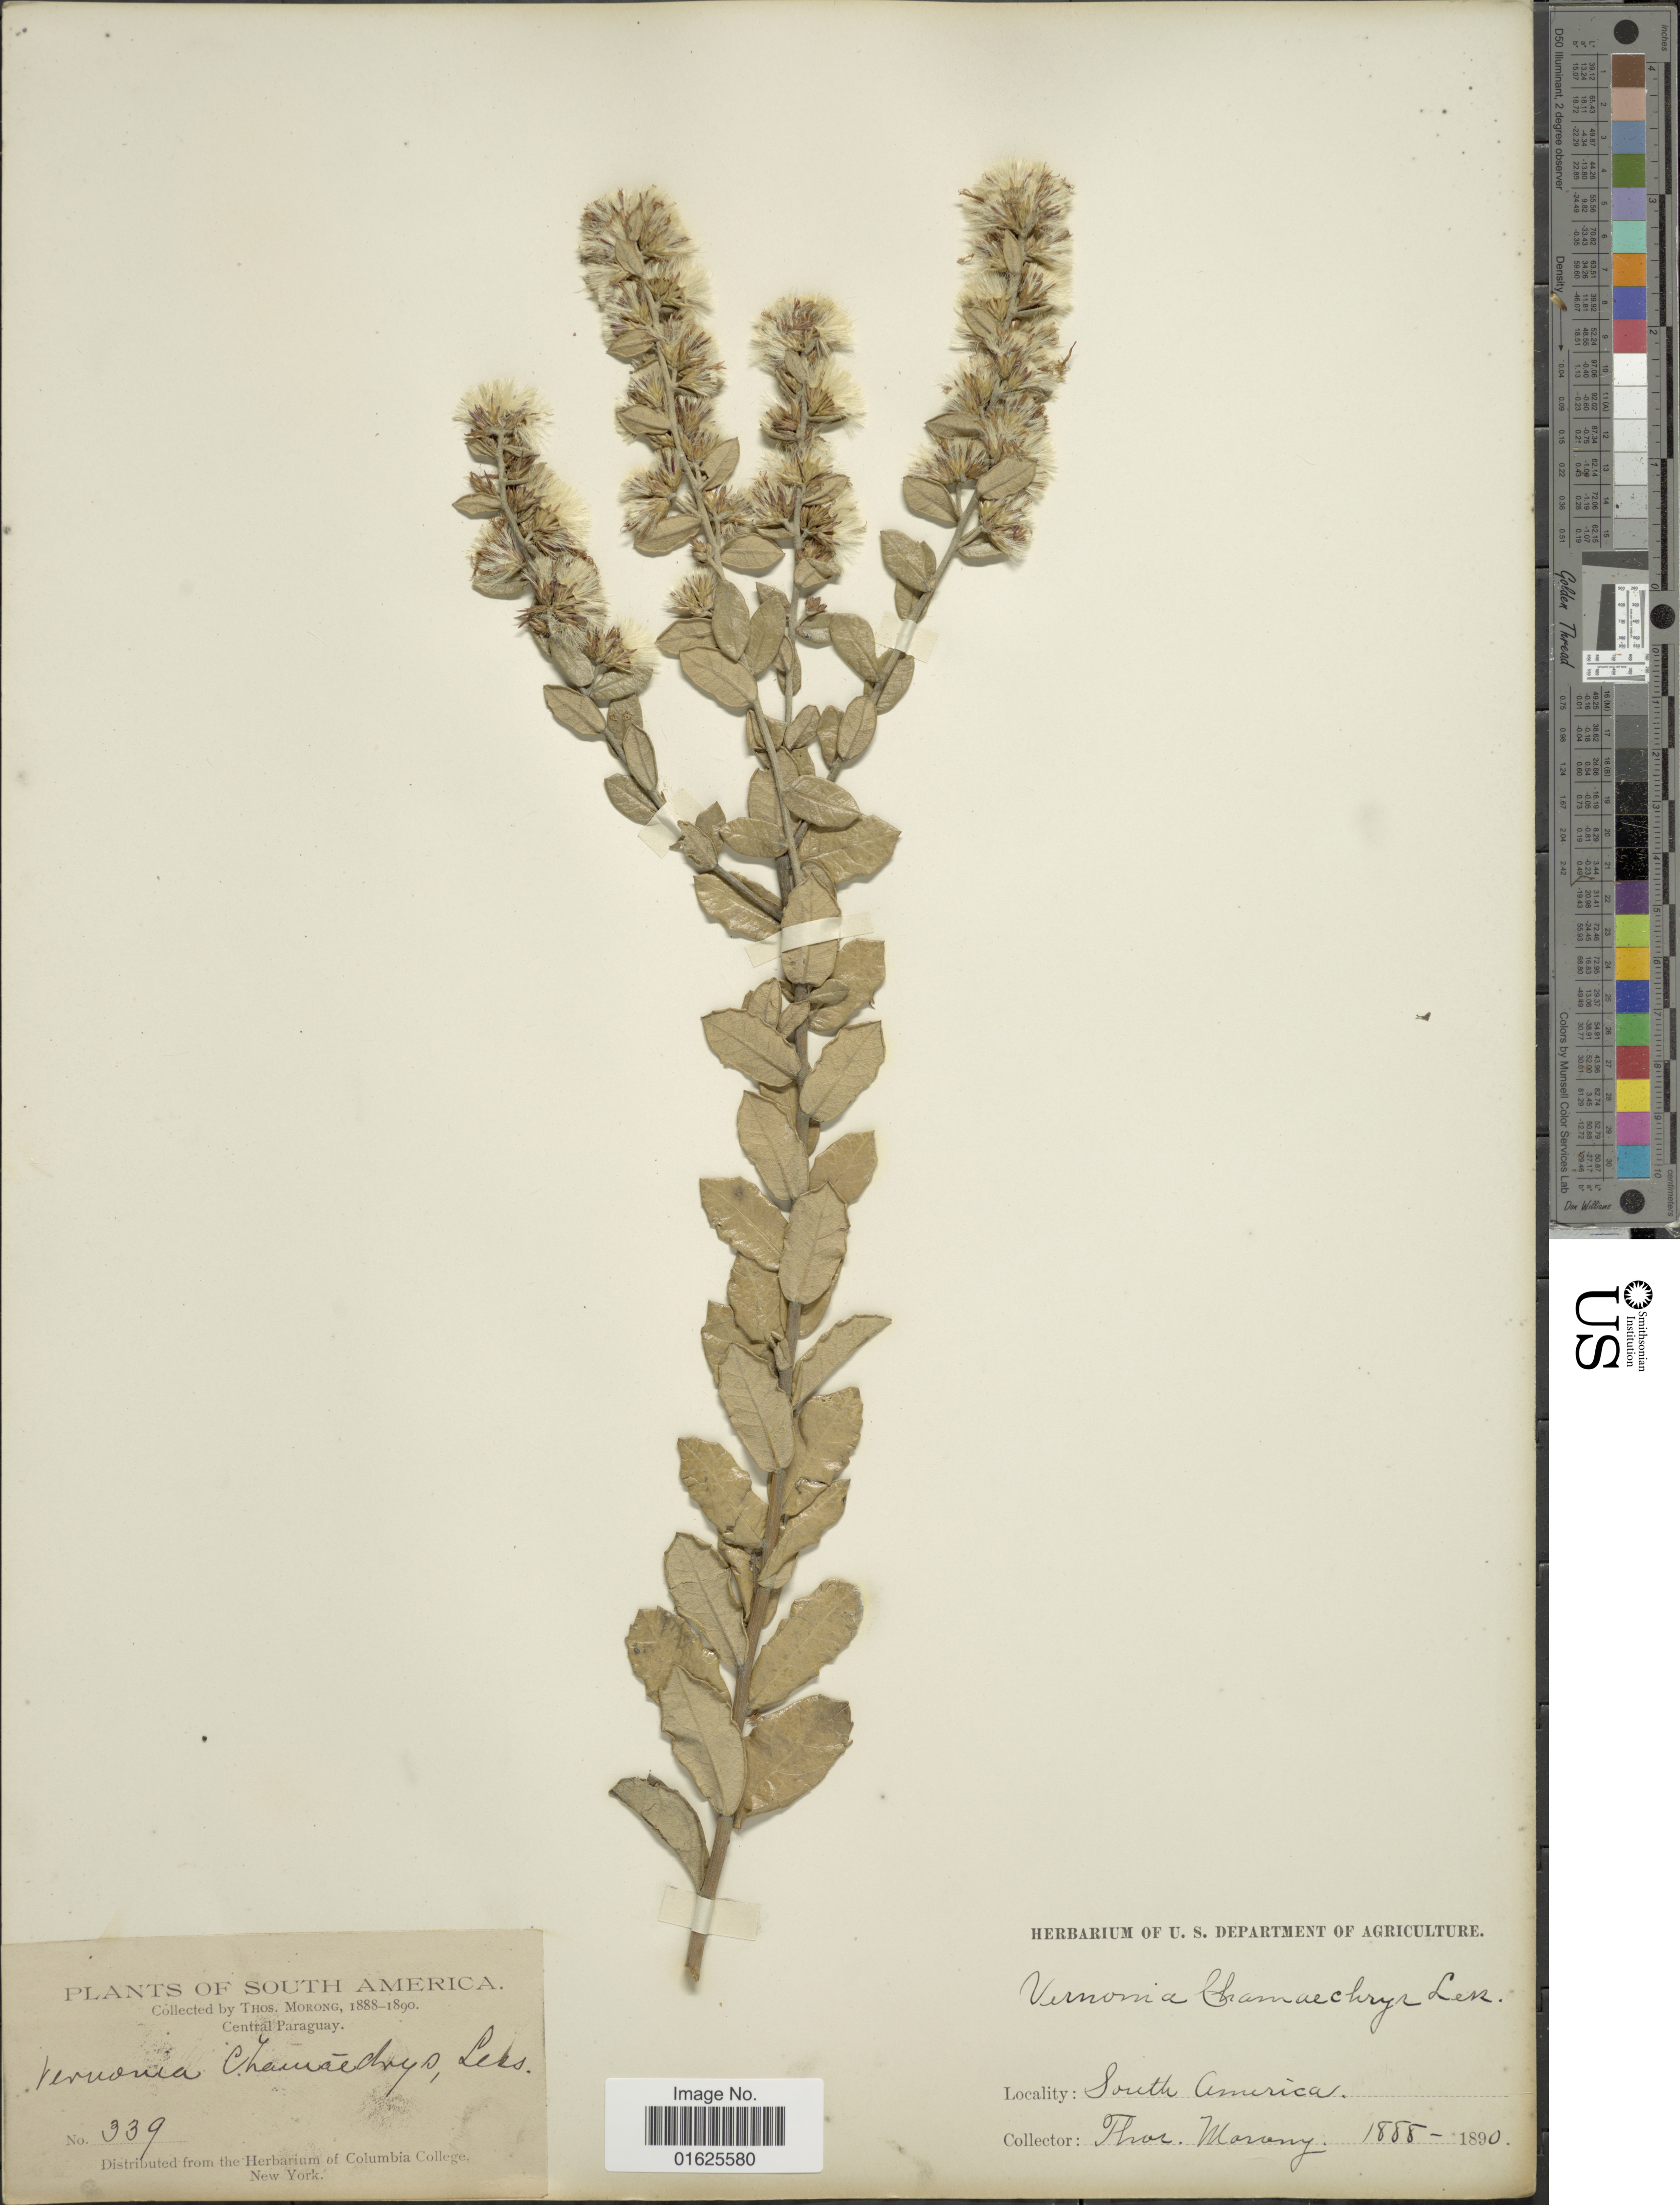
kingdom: Plantae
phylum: Tracheophyta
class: Magnoliopsida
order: Asterales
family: Asteraceae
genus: Vernonanthura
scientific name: Vernonanthura chamaedrys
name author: (Less.) H. Rob.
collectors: ex herb. T. Morong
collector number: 339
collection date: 1888/1890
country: Paraguay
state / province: Central